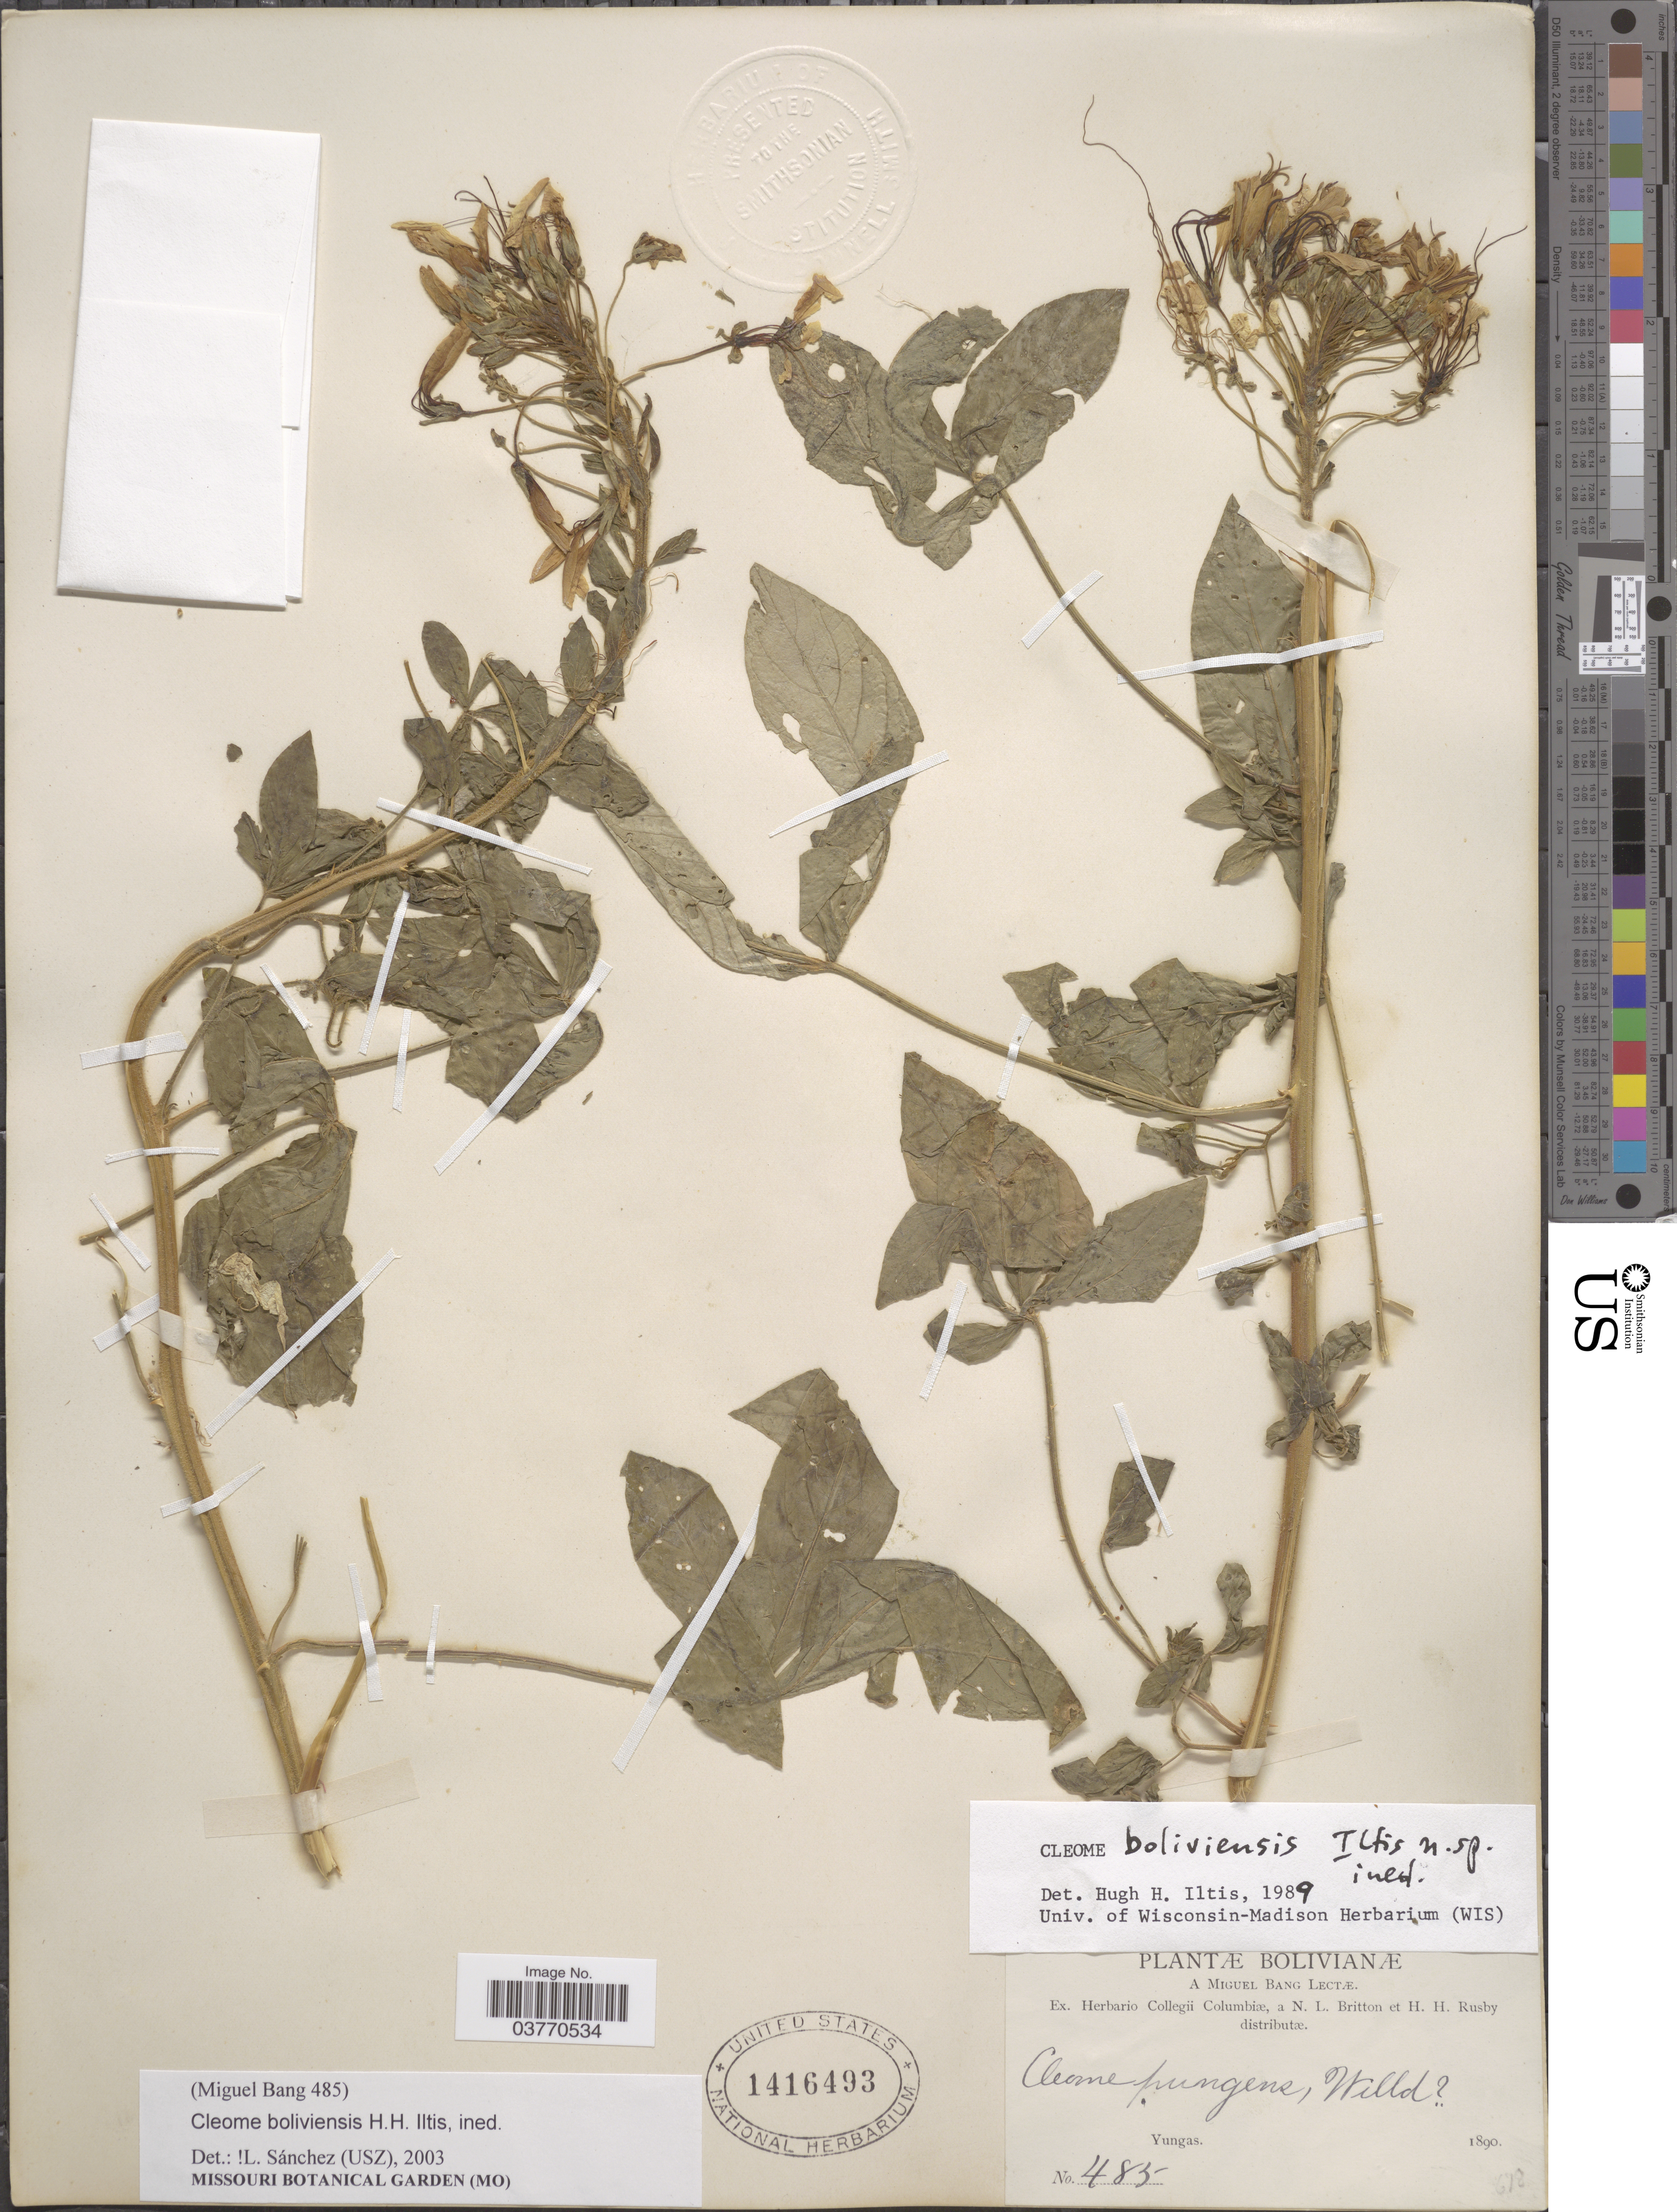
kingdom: Plantae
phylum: Tracheophyta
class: Magnoliopsida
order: Brassicales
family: Cleomaceae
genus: Tarenaya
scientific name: Tarenaya boliviensis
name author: (Iltis) Soares Neto & Roalson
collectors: M. Bang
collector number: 485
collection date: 1890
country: Bolivia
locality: Yungas.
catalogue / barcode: US 1416493